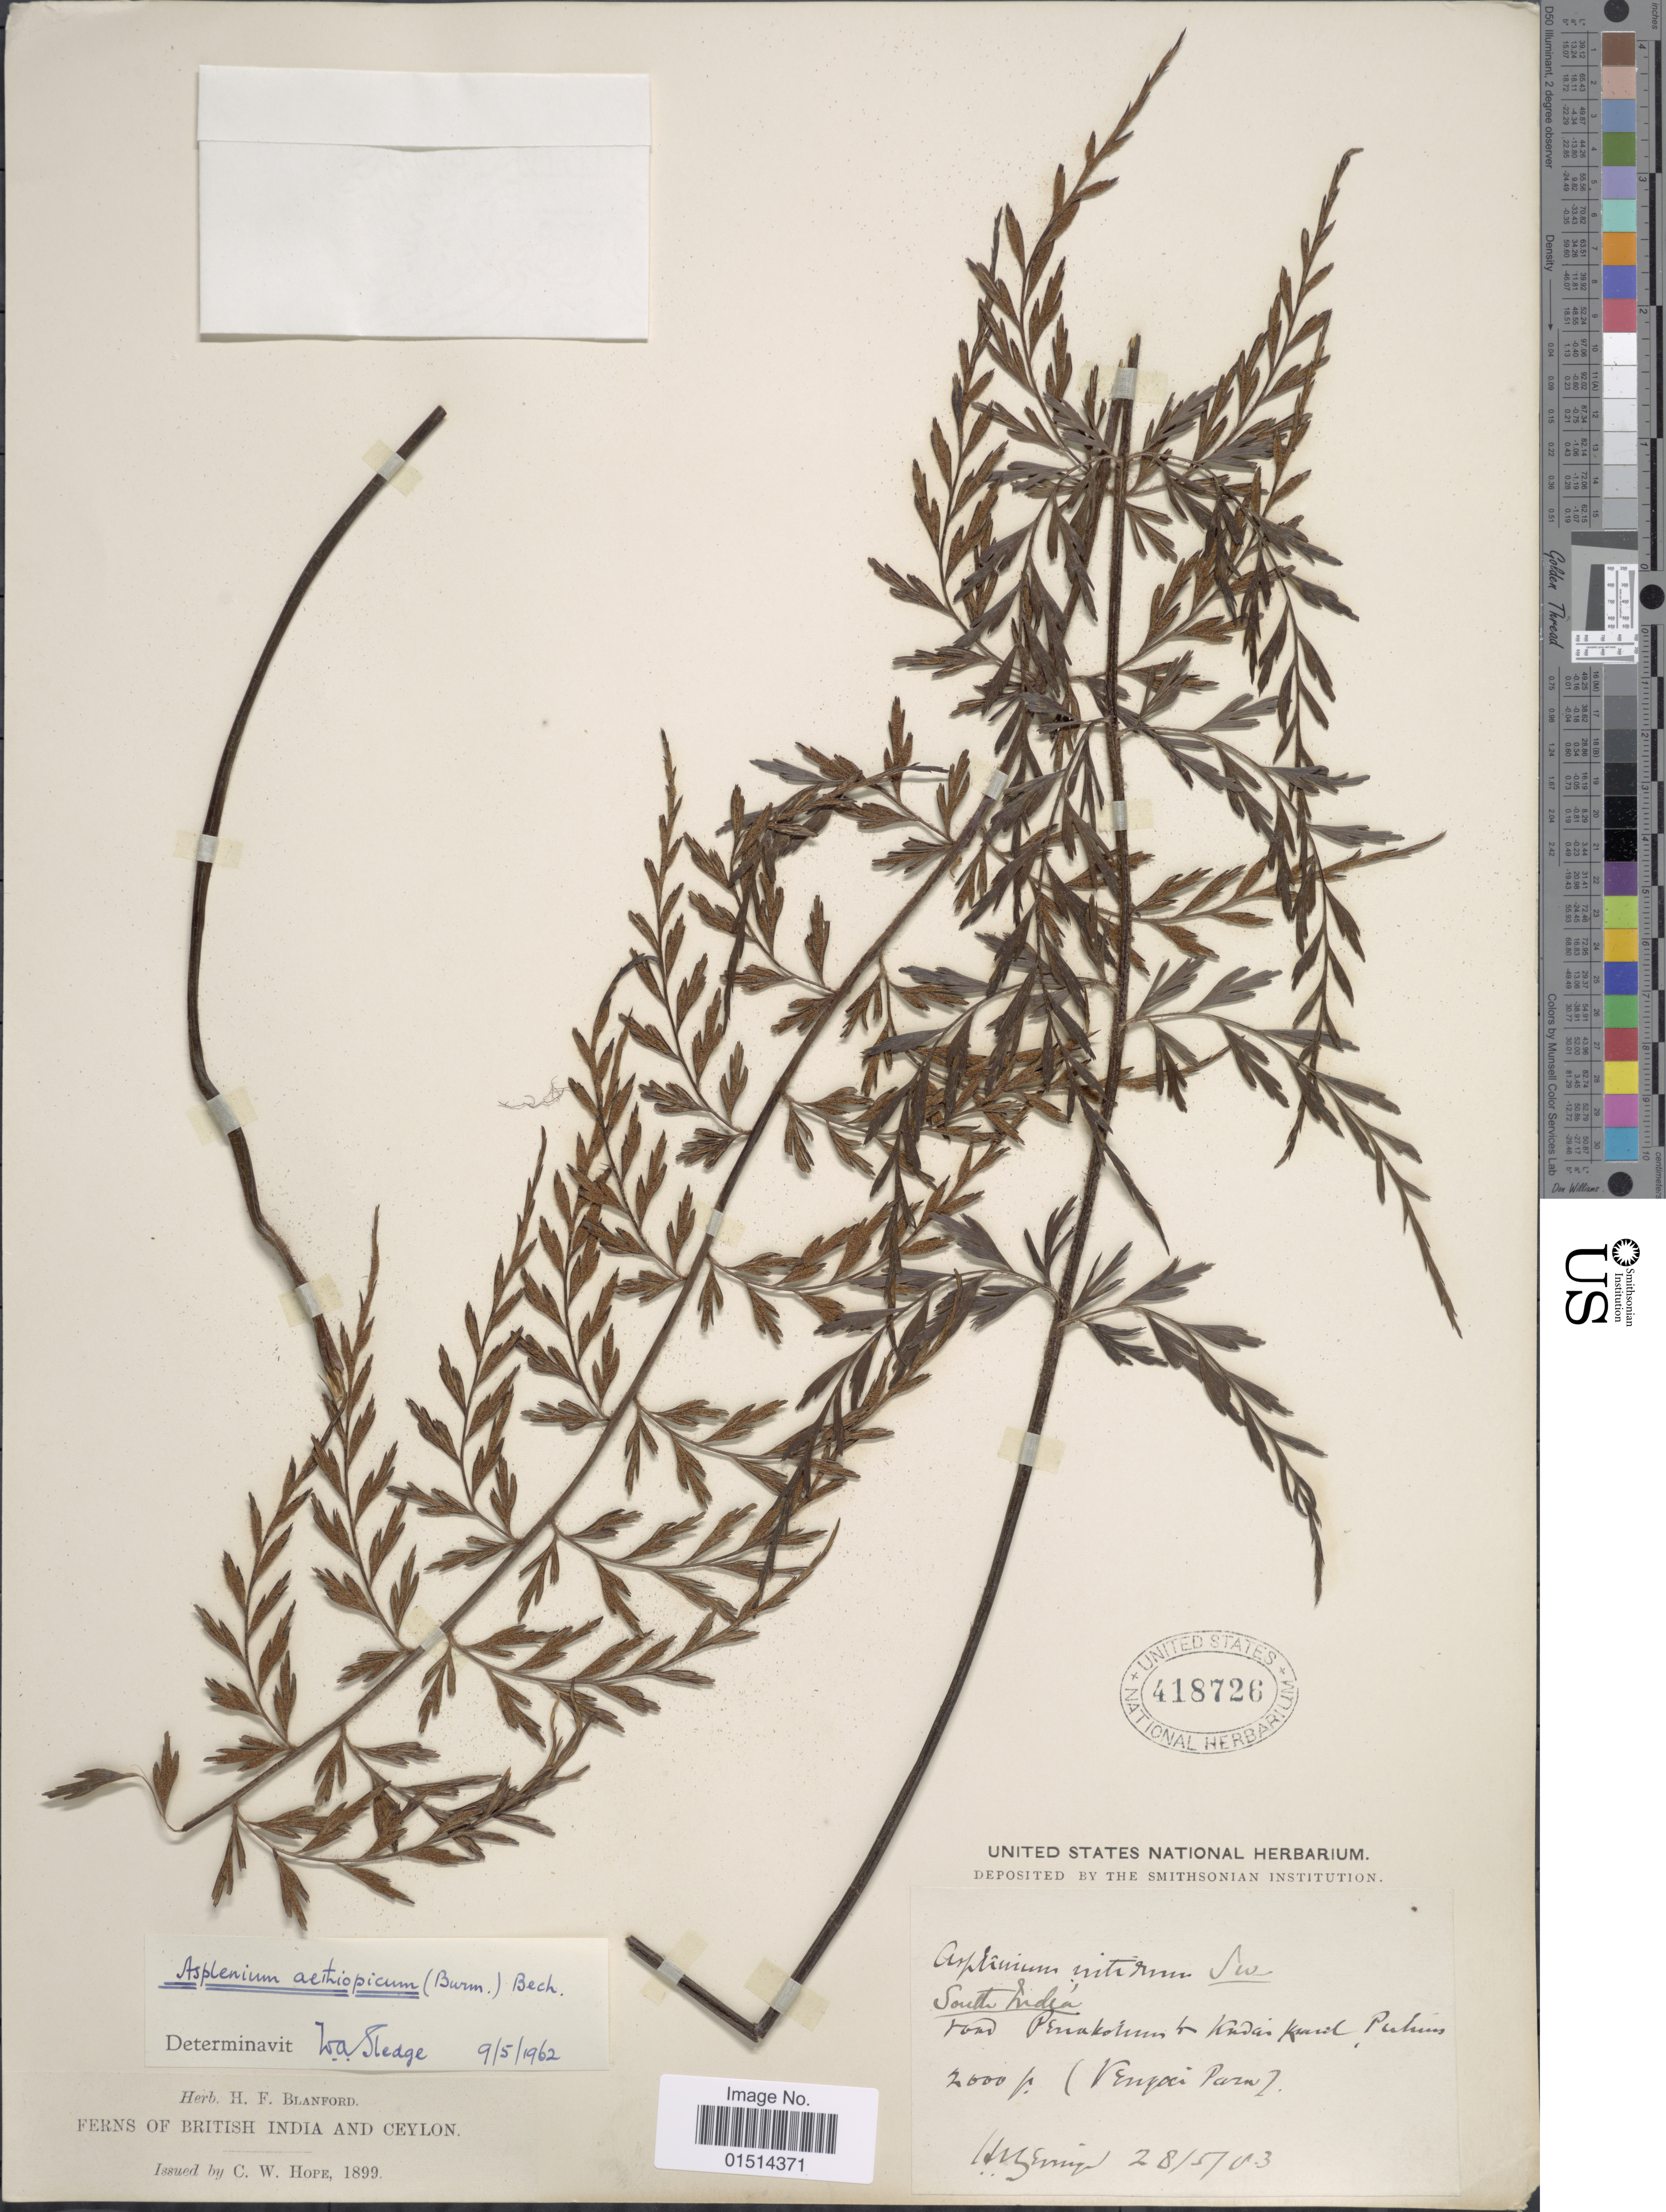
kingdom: Plantae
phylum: Tracheophyta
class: Polypodiopsida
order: Polypodiales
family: Aspleniaceae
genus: Asplenium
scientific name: Asplenium aethiopicum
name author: (Burm. f.) Bech.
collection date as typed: Transcribed d/m/y: 28/5/3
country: India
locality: South-India, road Penakoum Kudai Kraul Puhus [interpreted]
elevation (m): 610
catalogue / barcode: US 418726